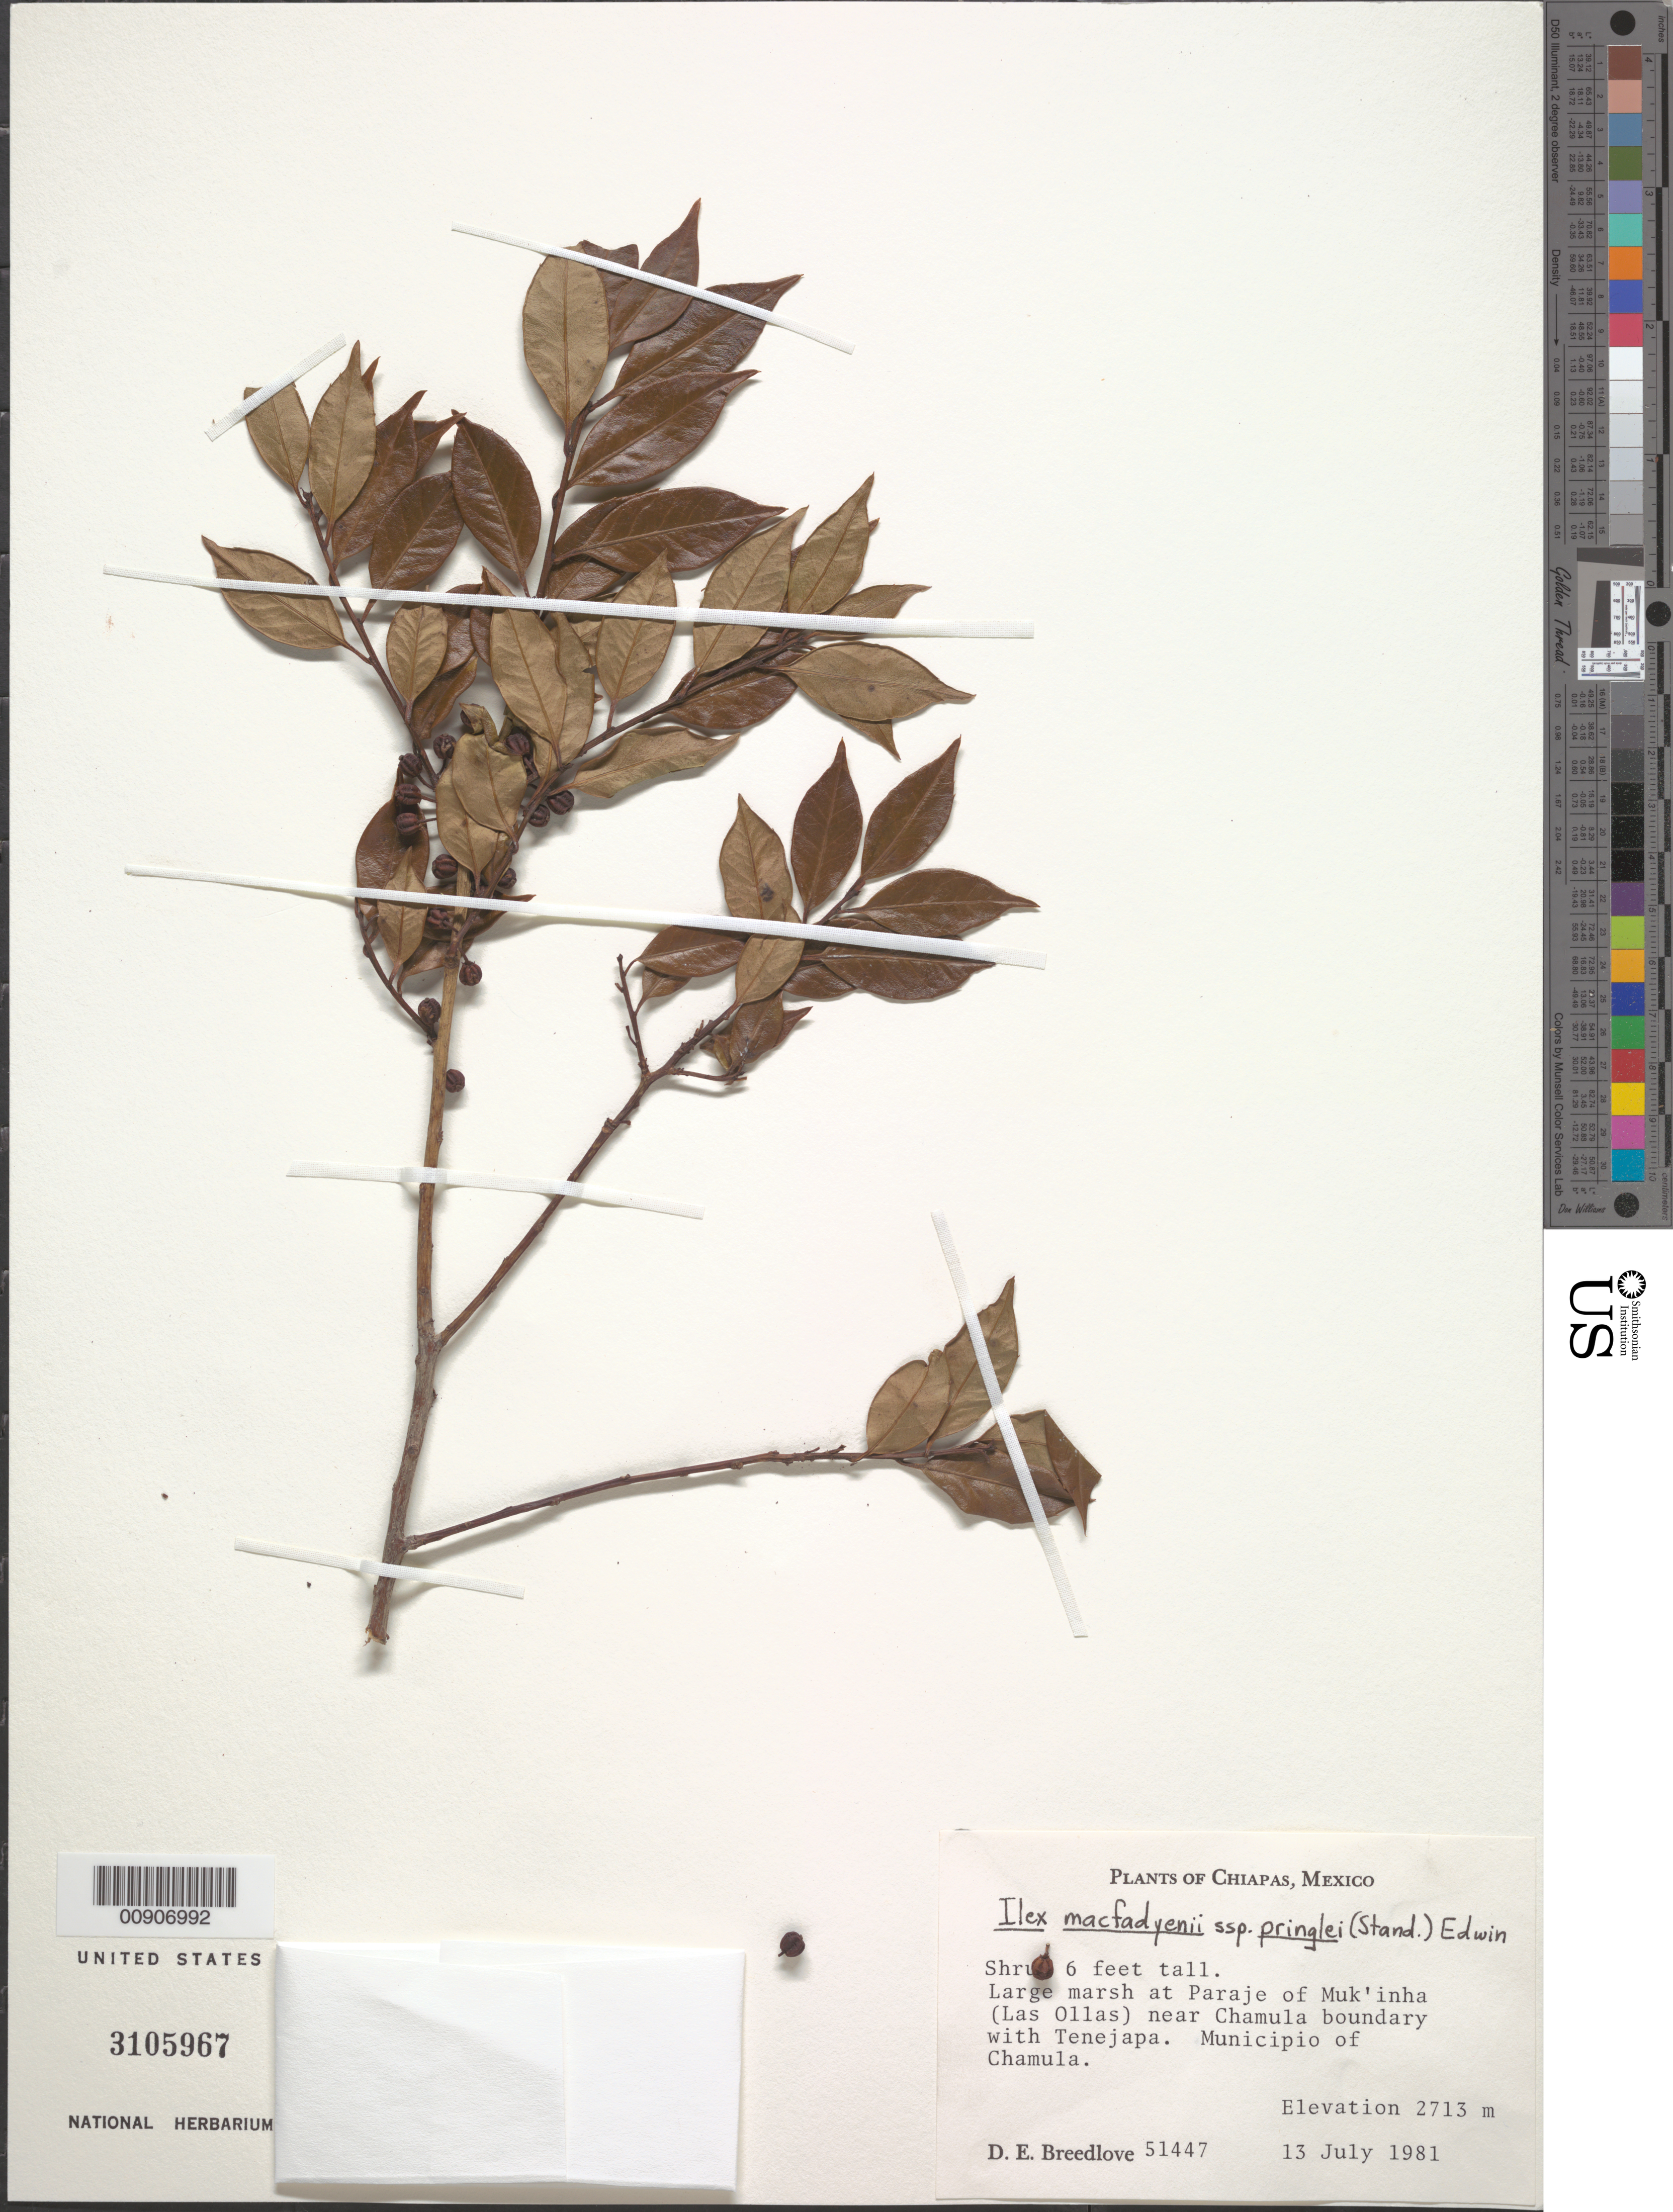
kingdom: Plantae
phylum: Tracheophyta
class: Magnoliopsida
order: Aquifoliales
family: Aquifoliaceae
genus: Ilex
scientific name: Ilex liebmannii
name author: Standl.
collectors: D. E. Breedlove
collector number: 51447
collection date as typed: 13 Jul 1981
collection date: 1981-07-13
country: Mexico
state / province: Chiapas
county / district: Chamula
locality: At Paraje of Muk'inha (Las Ollas) near Chamula boundary with Tenejapa, Municipio of Chamula, Chiapas.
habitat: Large marsh.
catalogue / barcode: US 3105967